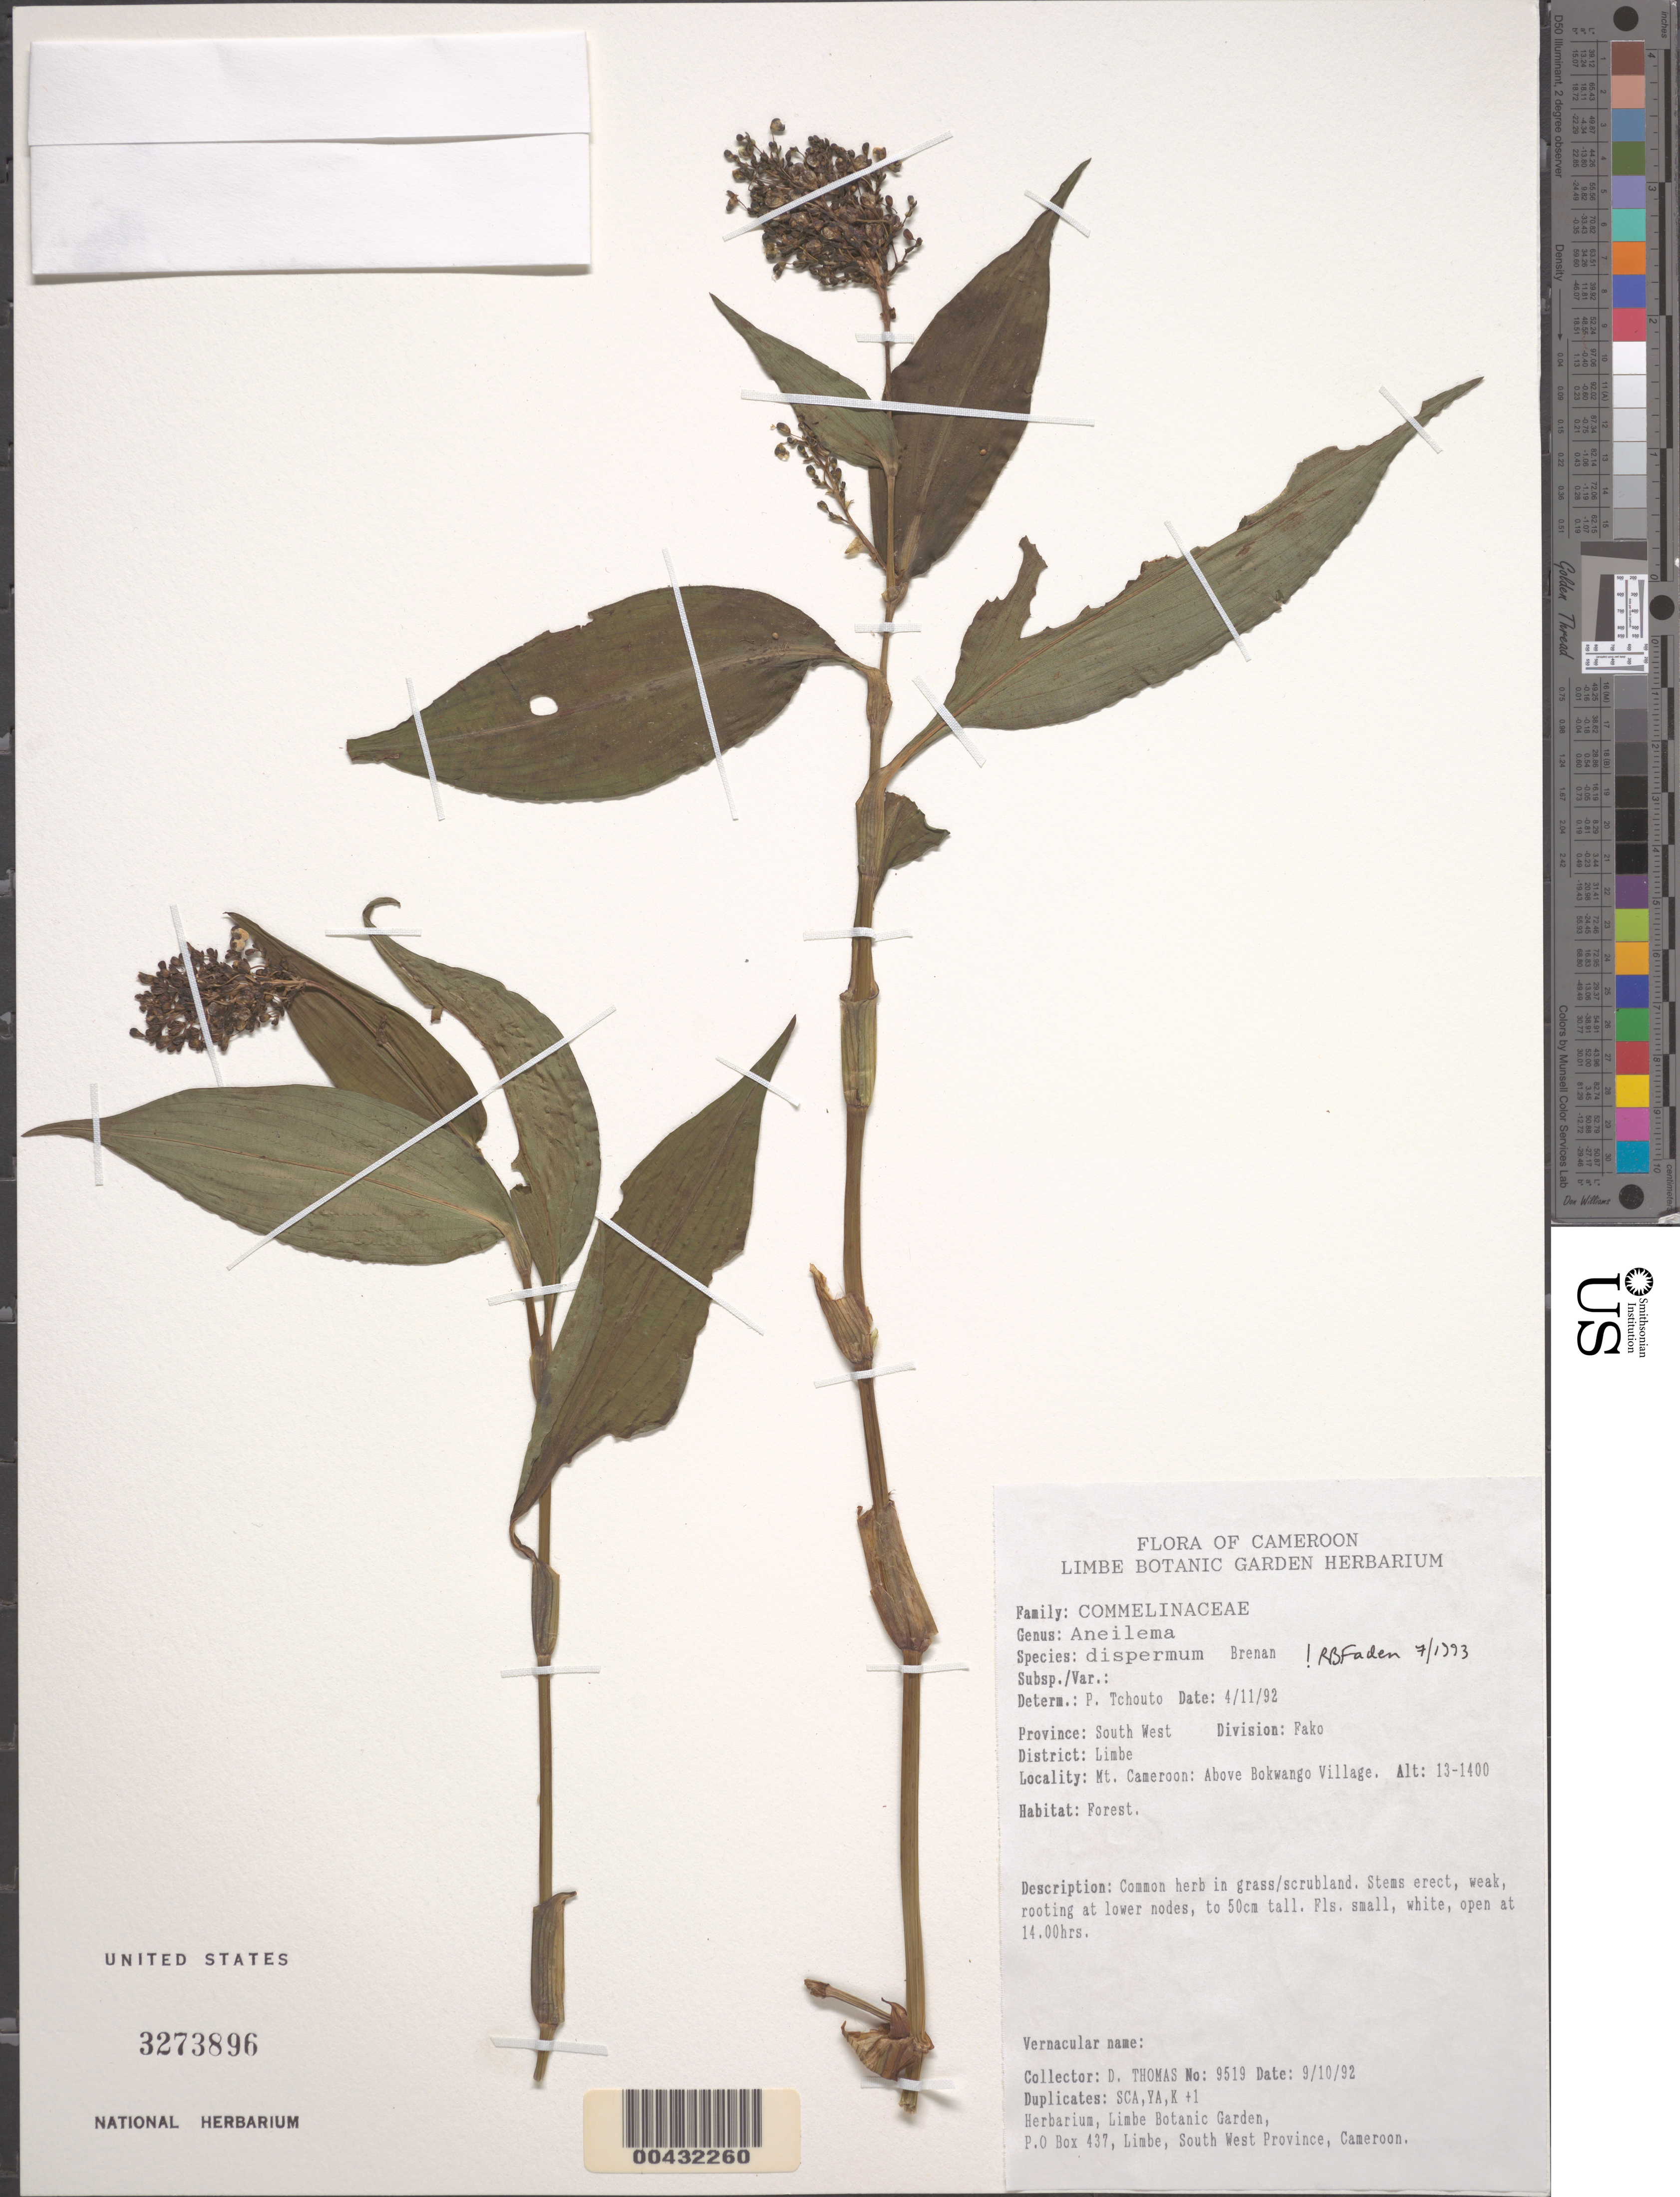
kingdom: Plantae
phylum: Tracheophyta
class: Liliopsida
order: Commelinales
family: Commelinaceae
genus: Aneilema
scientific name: Aneilema dispermum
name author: Brenan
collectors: D. Thomas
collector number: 9519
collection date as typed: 09 Oct 1992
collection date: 1992-10-09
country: Cameroon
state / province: Sud-Ouest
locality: Fako, limbe, mt cameroon above bokwango village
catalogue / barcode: US 3273896